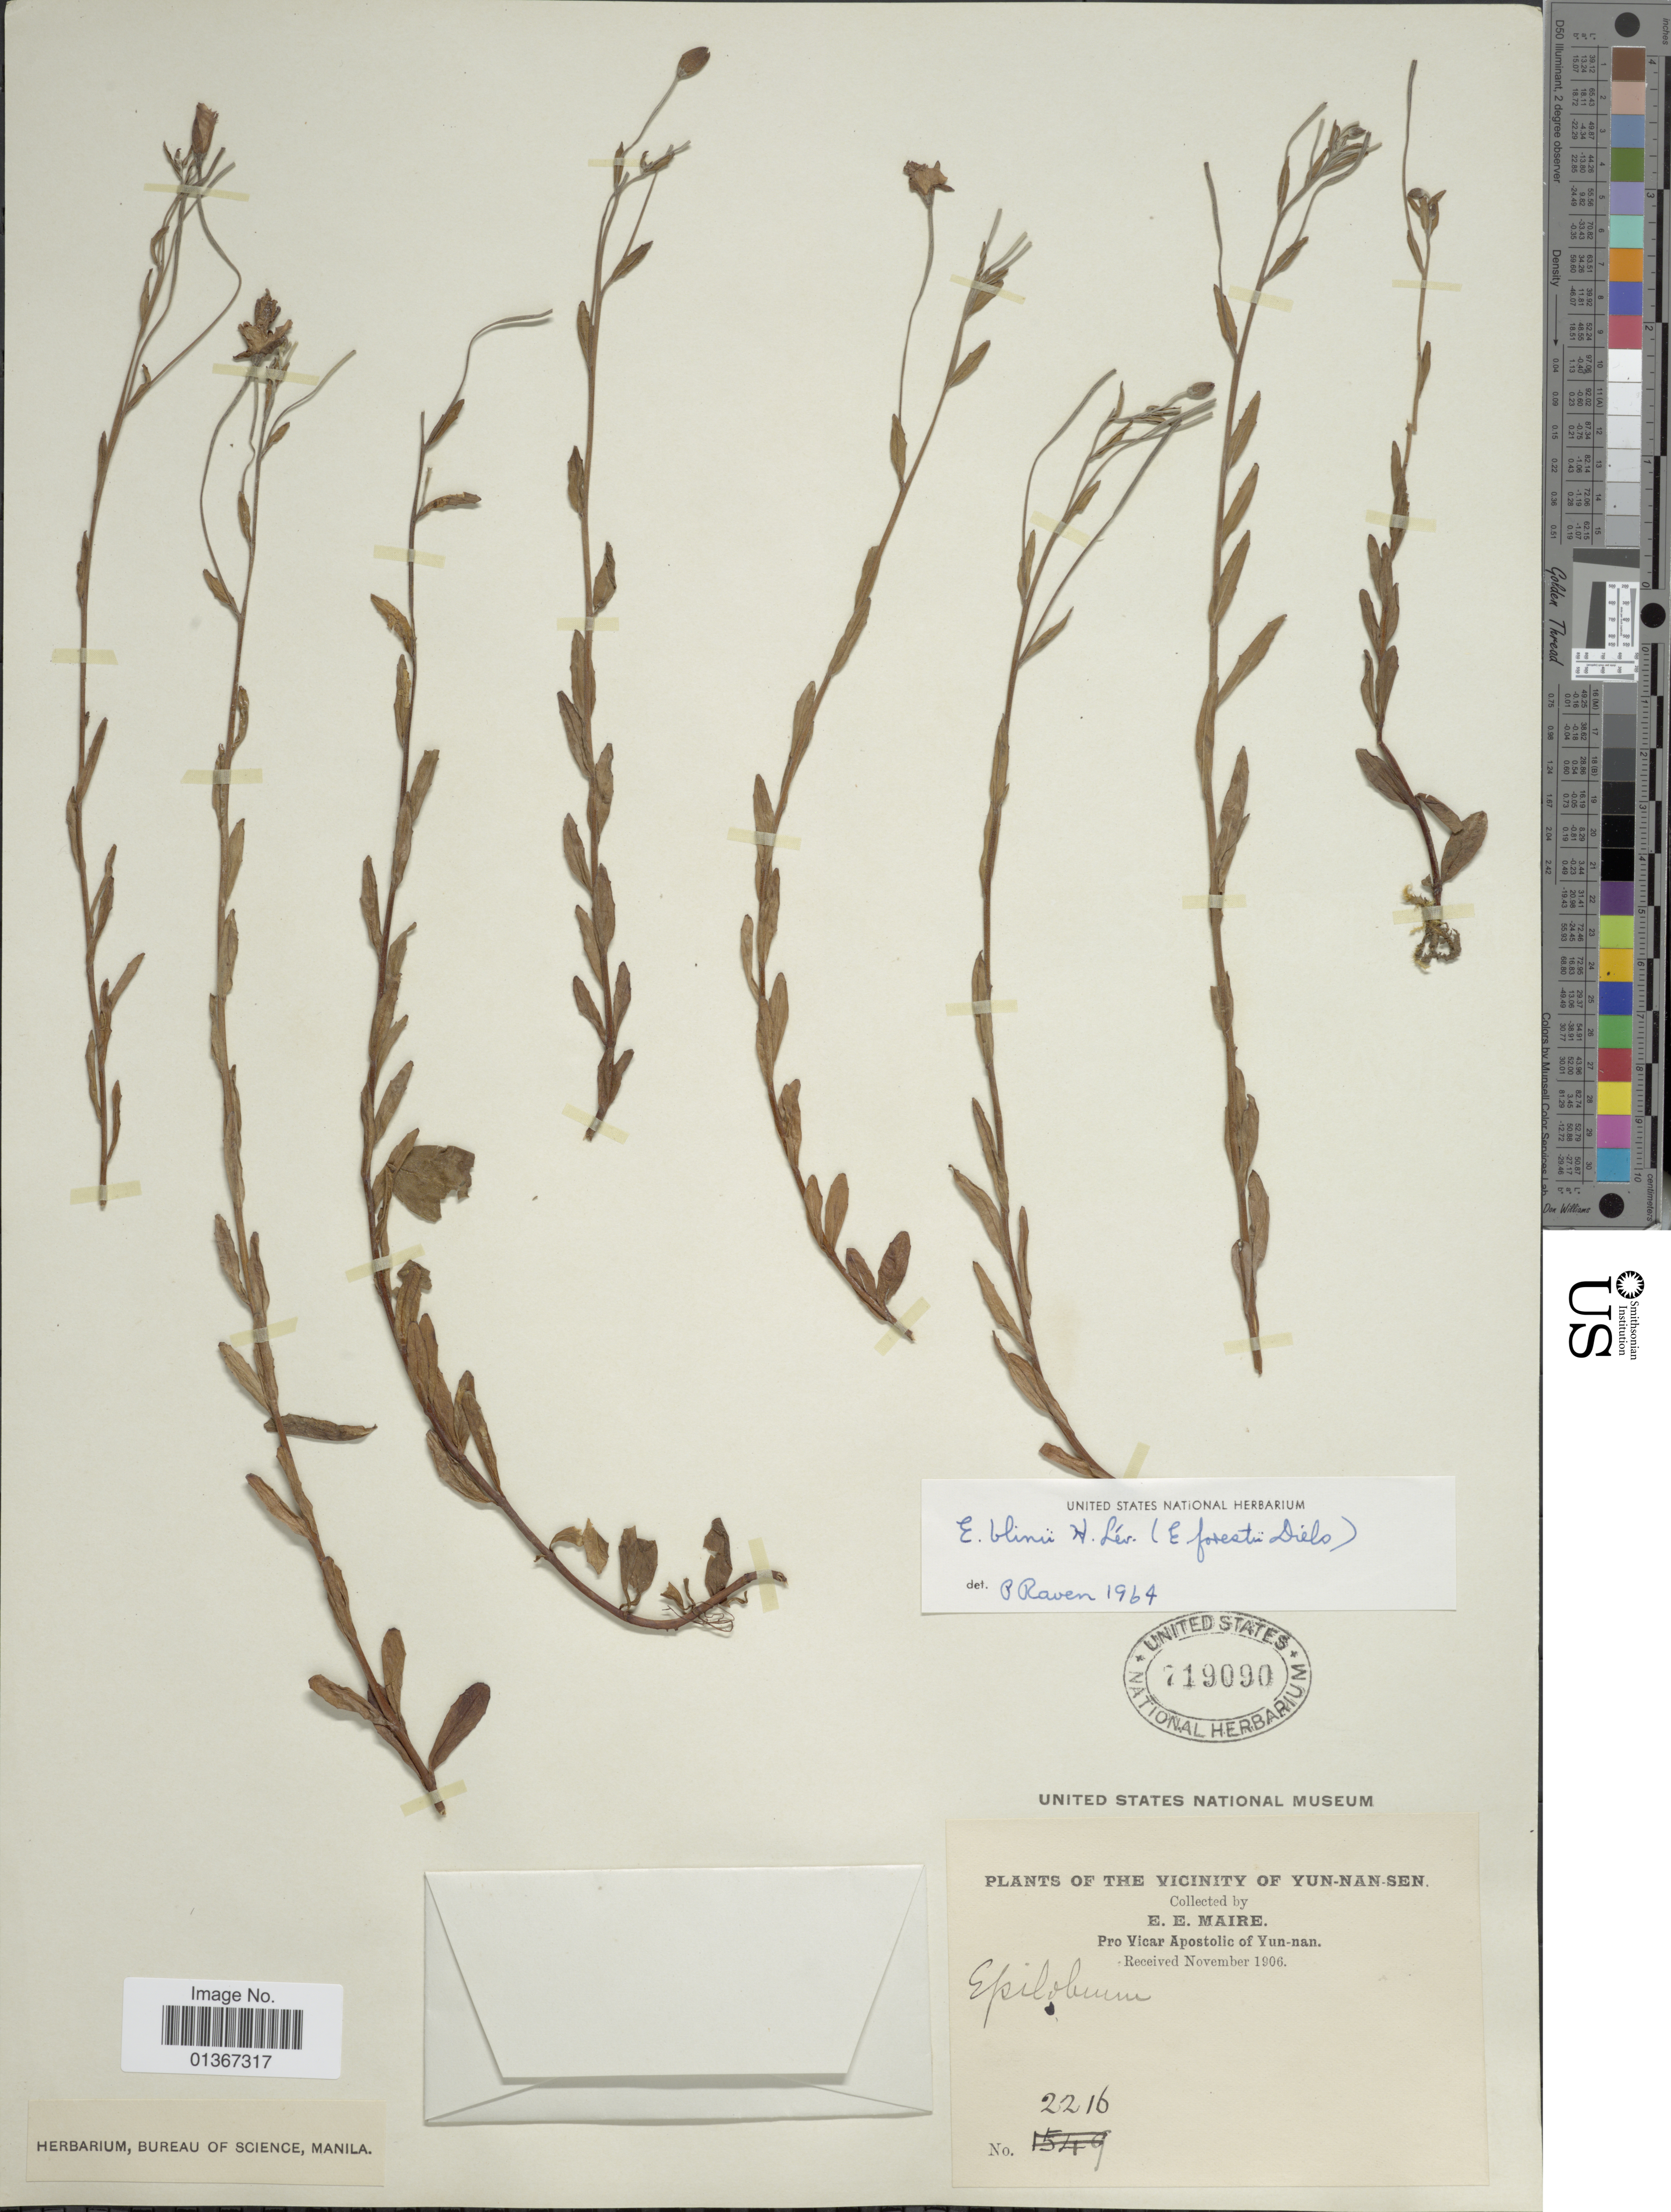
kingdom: Plantae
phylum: Tracheophyta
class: Magnoliopsida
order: Myrtales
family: Onagraceae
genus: Epilobium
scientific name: Epilobium blinii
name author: H. Lév.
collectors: E. E. Maire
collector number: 2216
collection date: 1906-11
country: China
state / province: Yunnan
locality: Pro Vicar Apostolic.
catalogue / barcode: US 719090